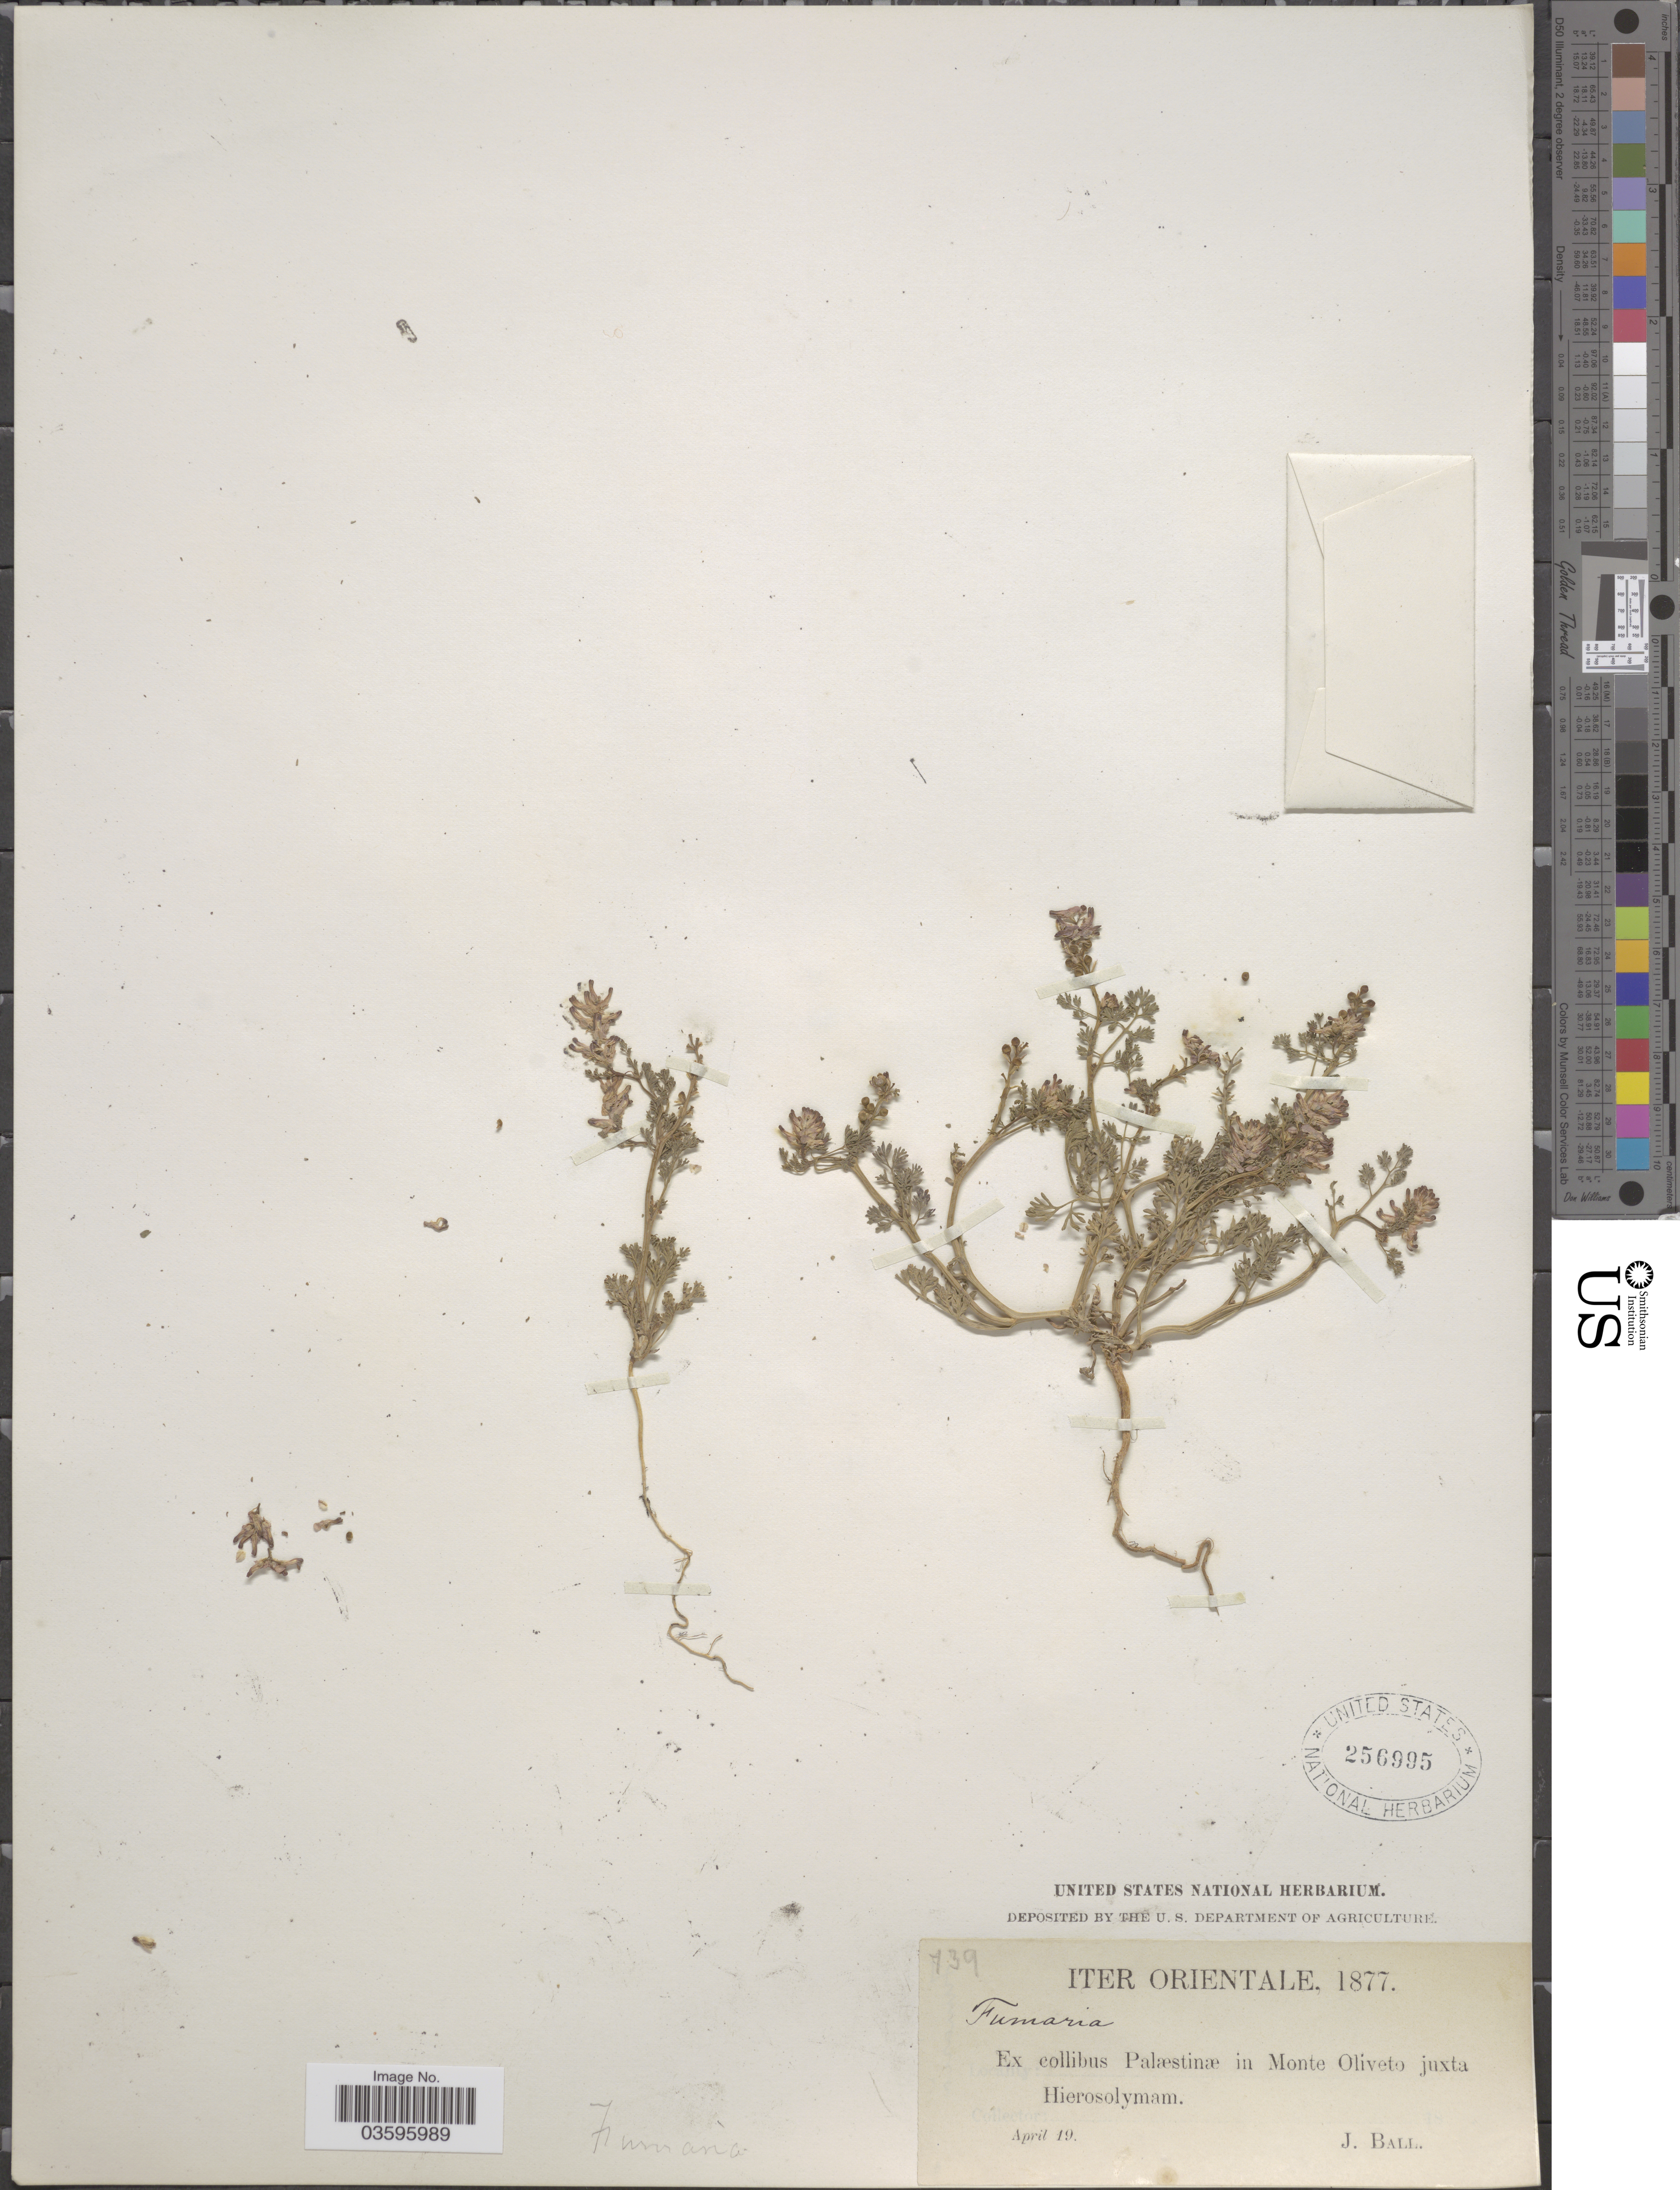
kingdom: Plantae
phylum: Tracheophyta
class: Magnoliopsida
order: Ranunculales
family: Papaveraceae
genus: Fumaria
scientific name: Fumaria sp.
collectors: J. Ball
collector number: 739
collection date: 1877-04-19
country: Israel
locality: Iter Orientale. Ex collibus Palæstinæ in Monte Oliveto juxta Hierosolymam.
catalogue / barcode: US 256995